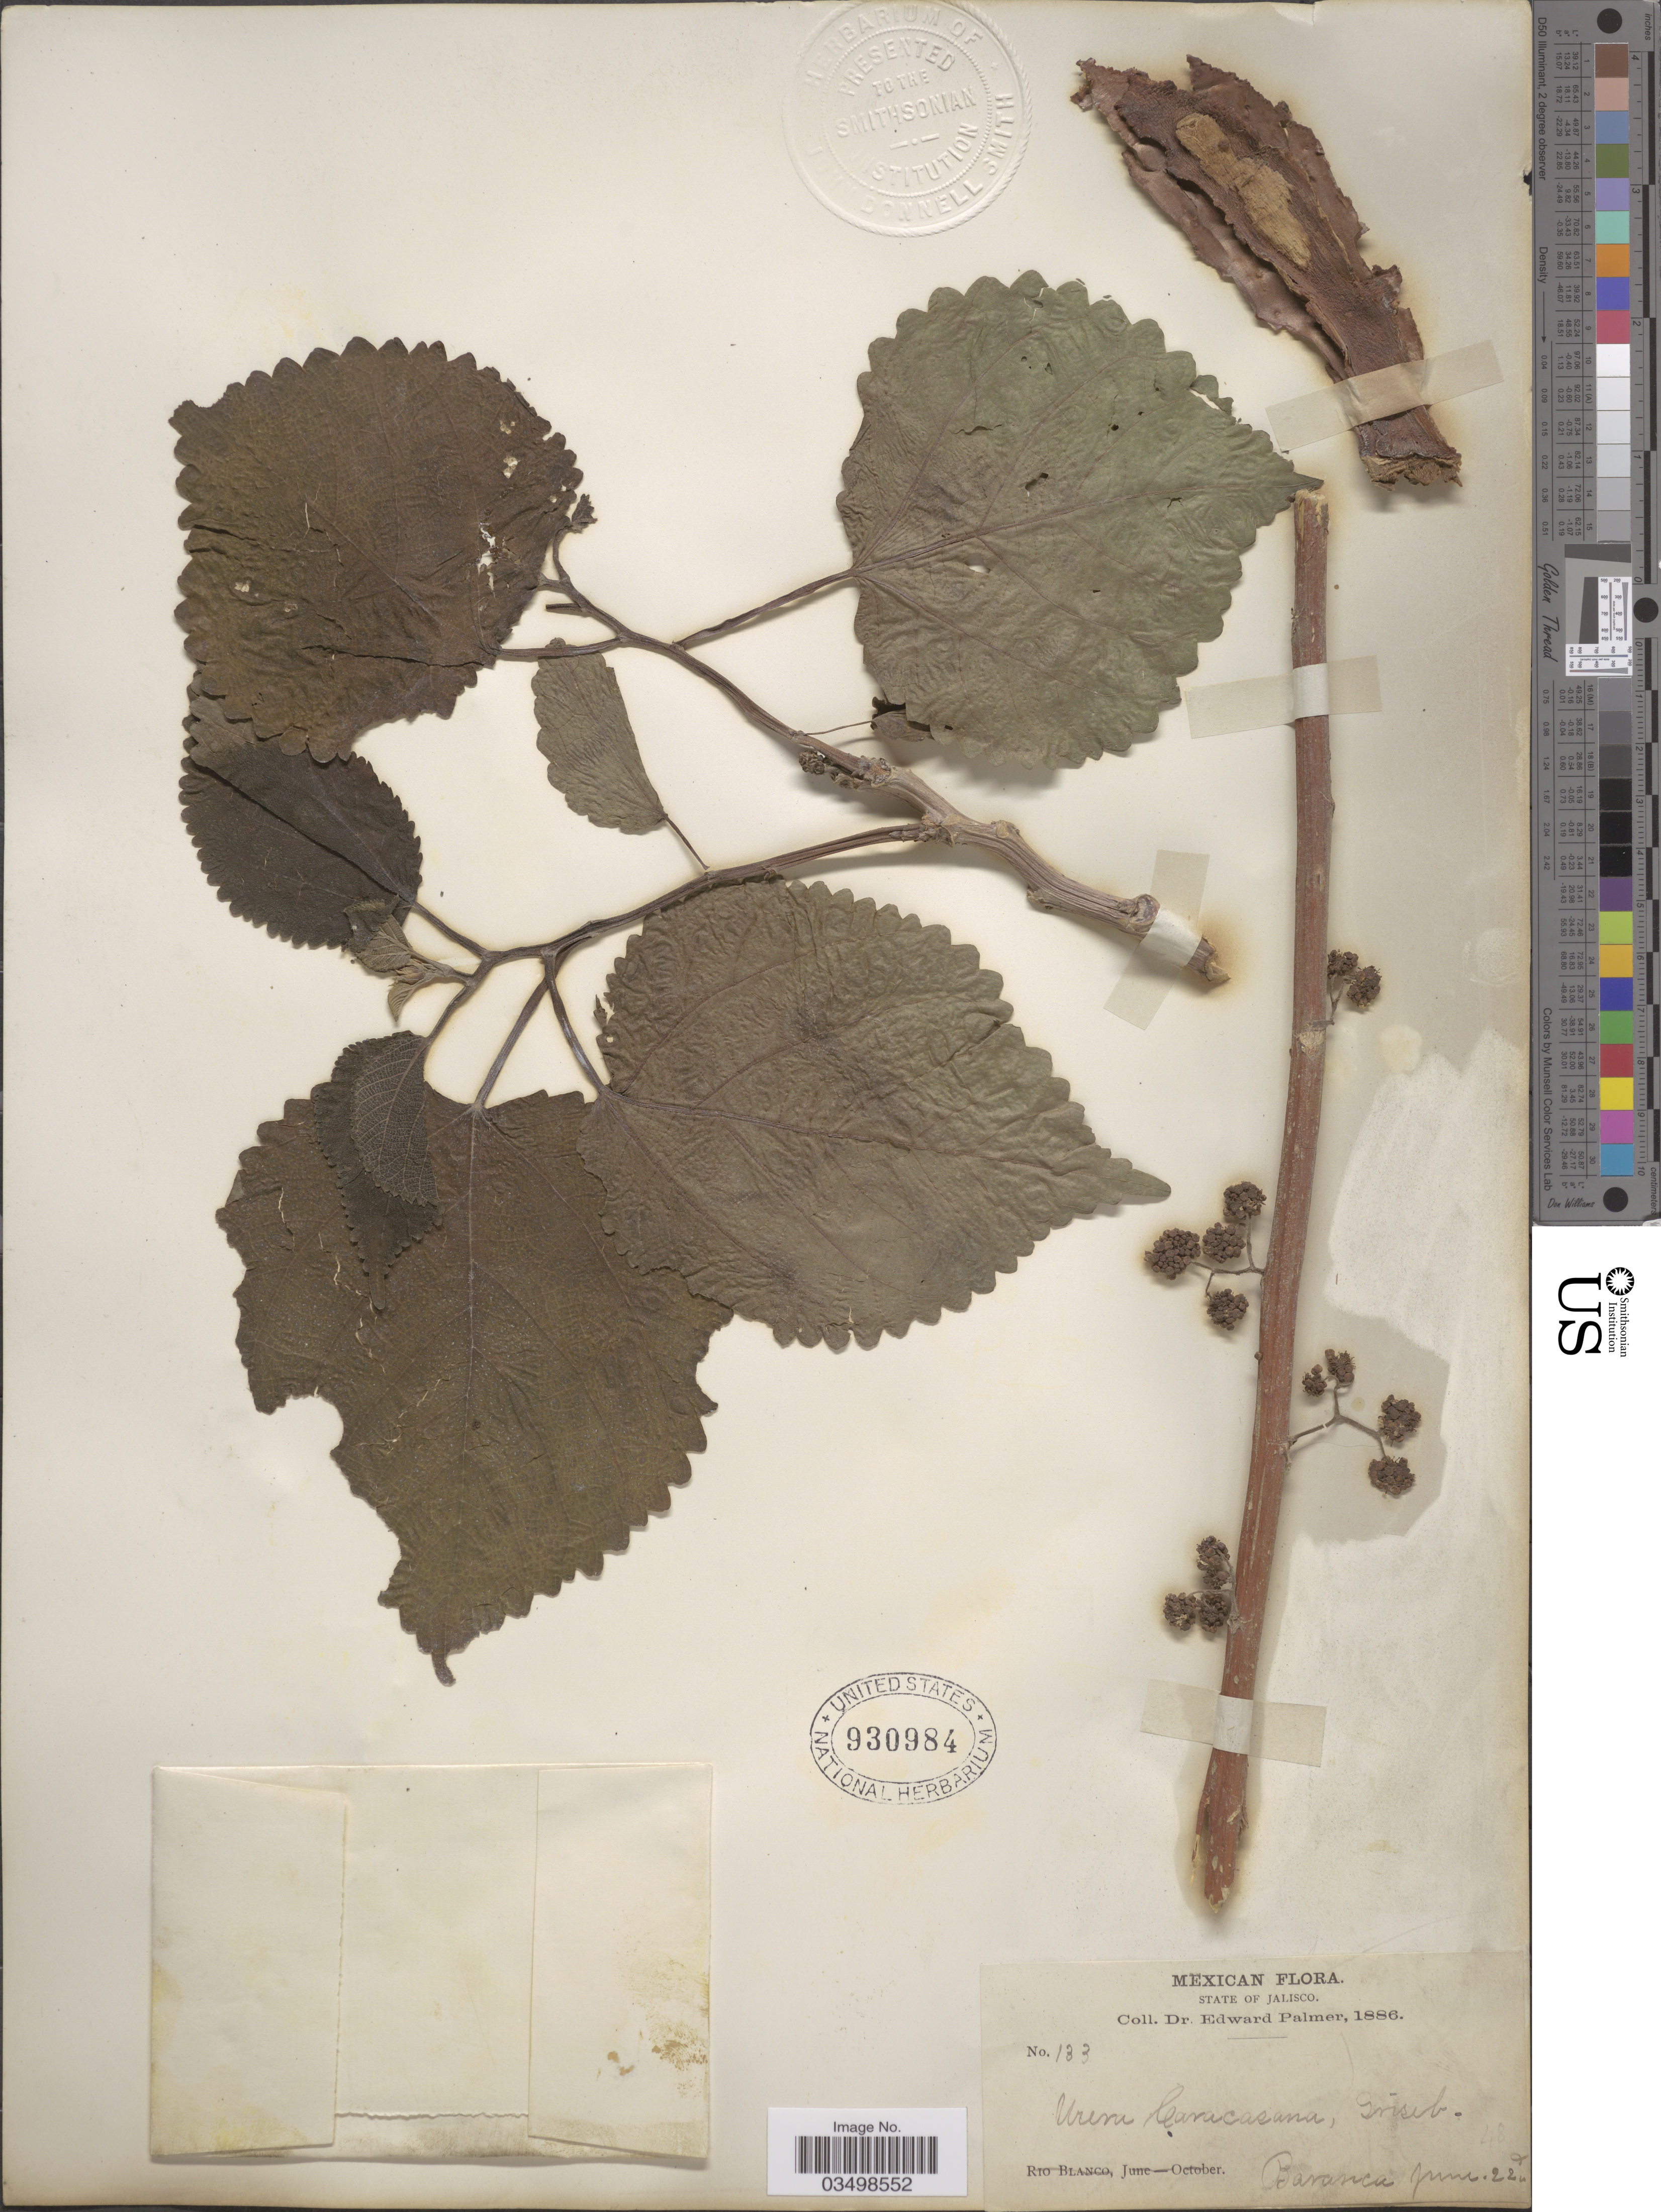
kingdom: Plantae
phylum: Tracheophyta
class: Magnoliopsida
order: Rosales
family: Urticaceae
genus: Urera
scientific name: Urera caracasana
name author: (Jacq.) Gaudich. ex Griseb.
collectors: E. Palmer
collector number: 133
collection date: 1886-06-22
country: Mexico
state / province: Jalisco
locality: Baranca.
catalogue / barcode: US 930984